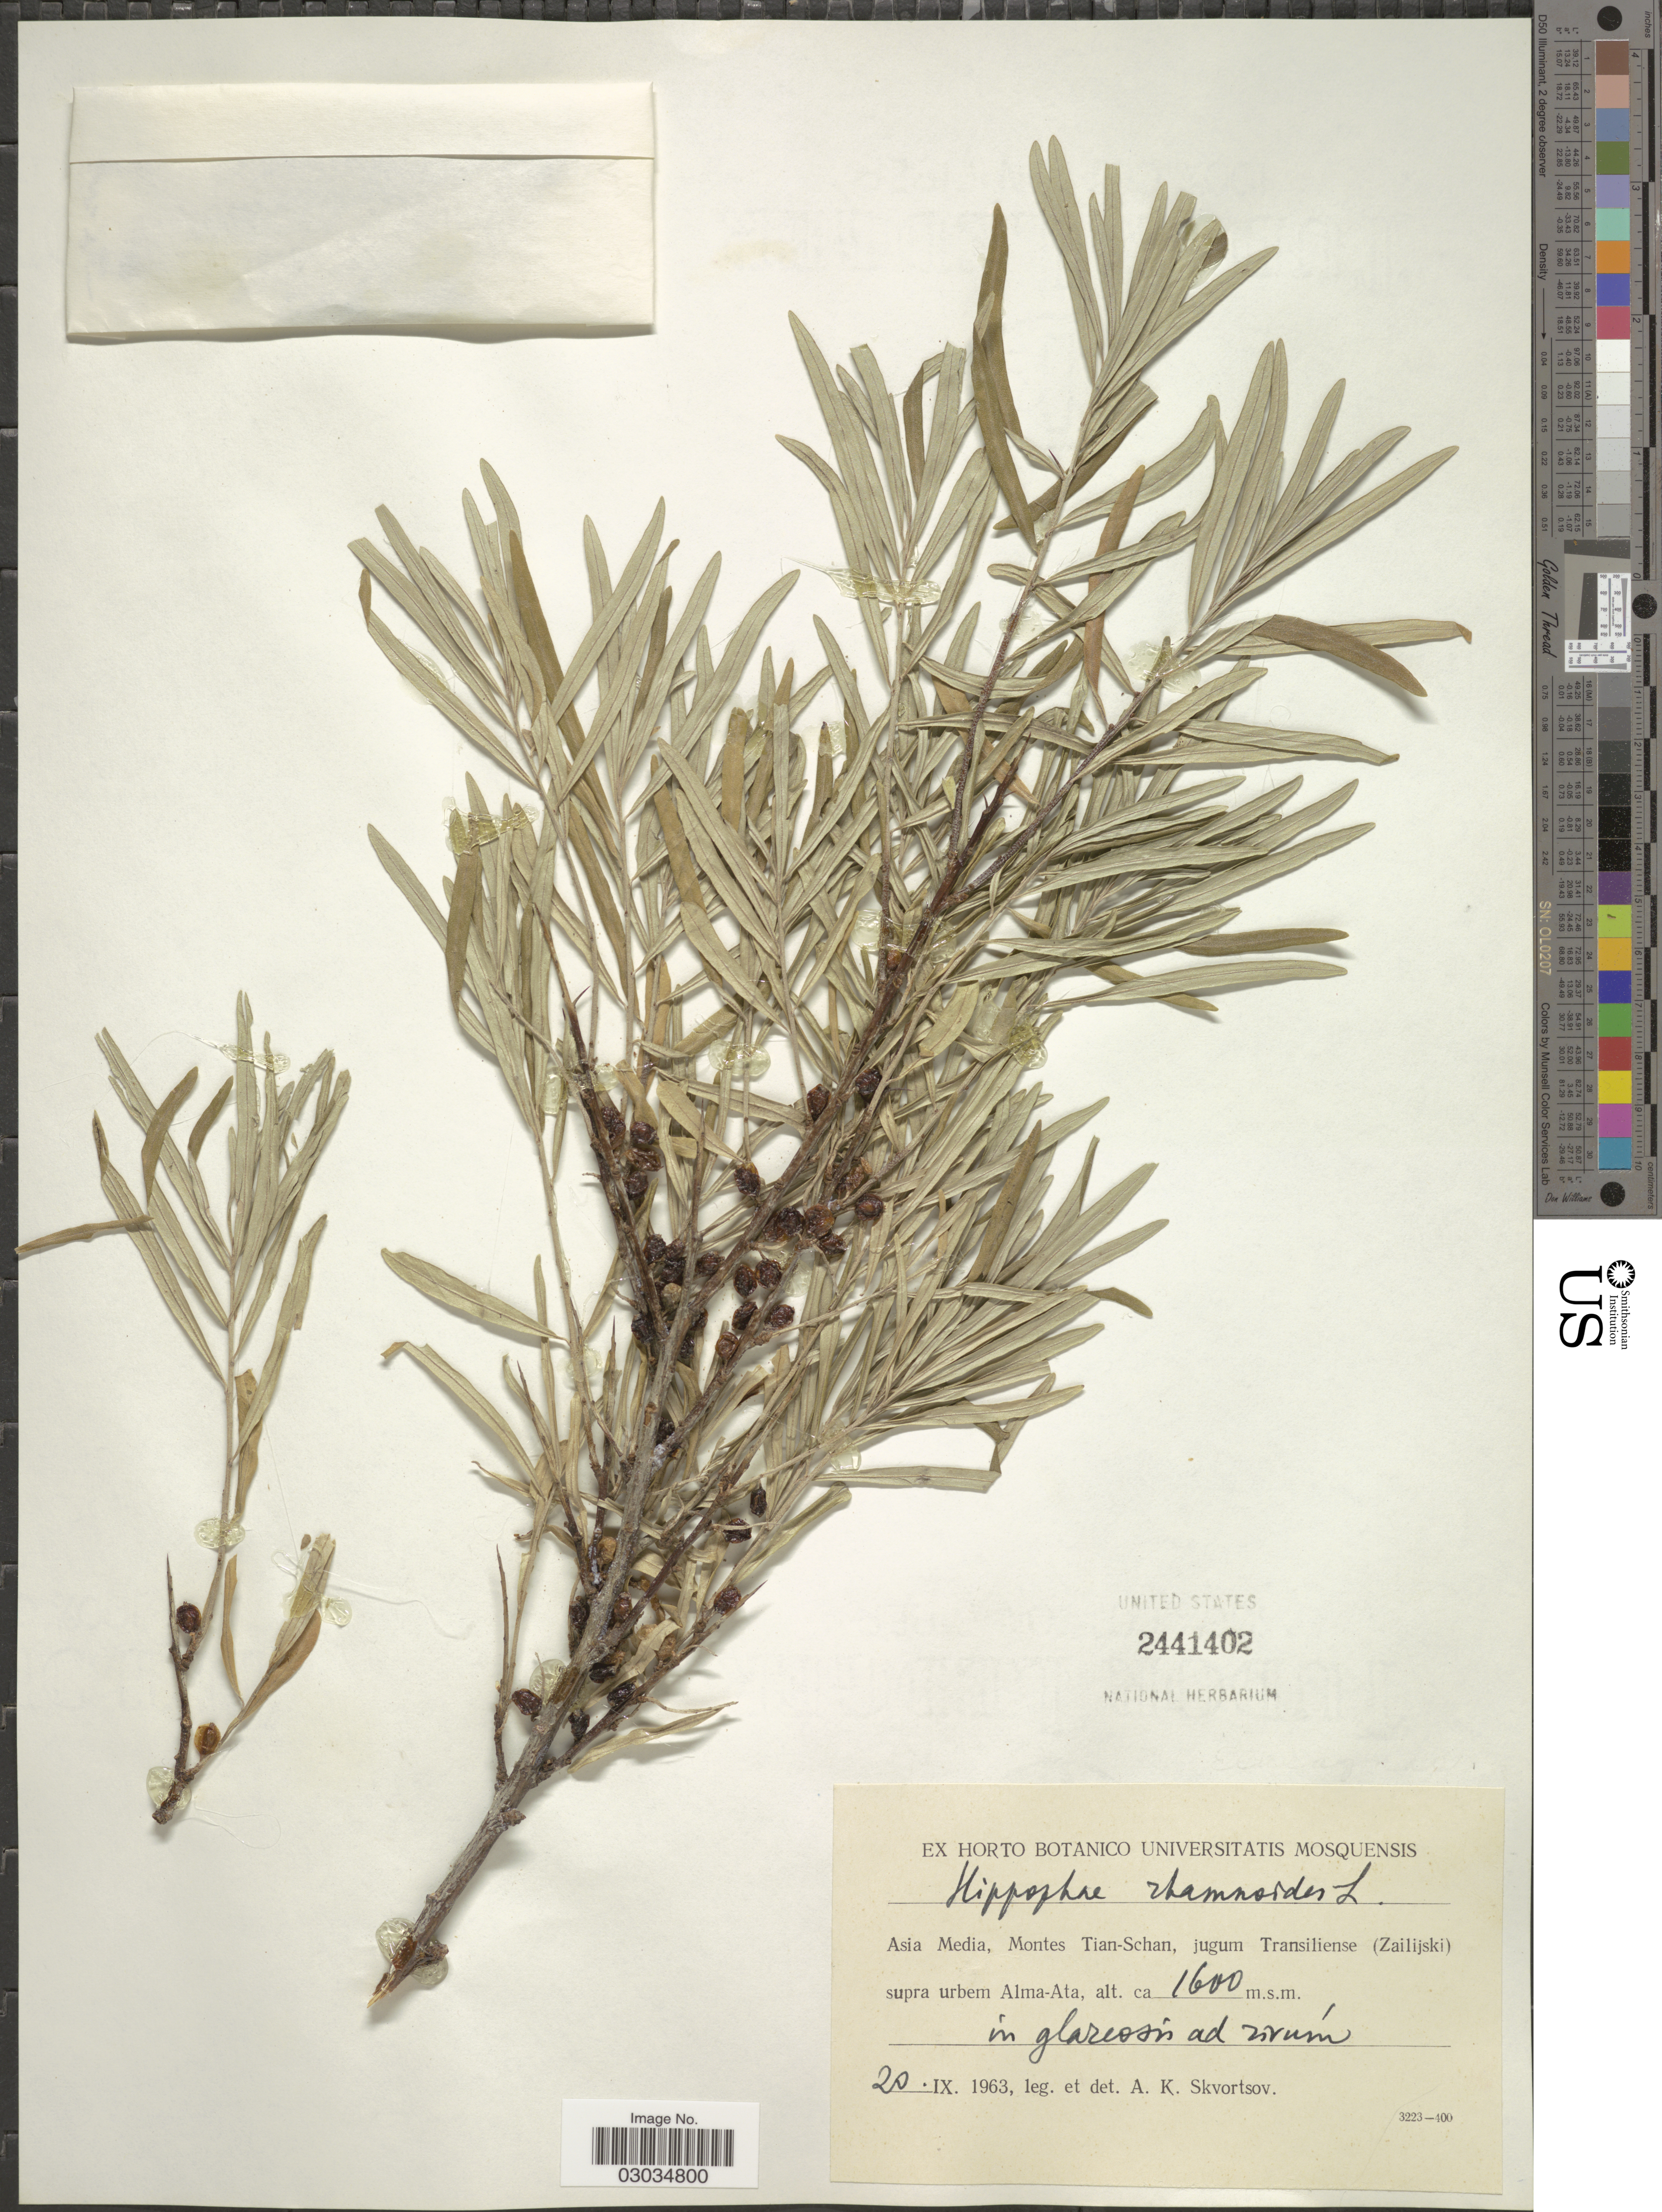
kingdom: Plantae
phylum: Tracheophyta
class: Magnoliopsida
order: Rosales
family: Elaeagnaceae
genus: Hippophae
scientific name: Hippophae rhamnoides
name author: L.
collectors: A. K. Skvortsov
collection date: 1963-09-20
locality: Asia Media, Montes Tian-Schan, jugum Transiliense (Zailijski) supra urbem Alma-Ata.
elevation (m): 1600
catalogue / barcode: US 2441402